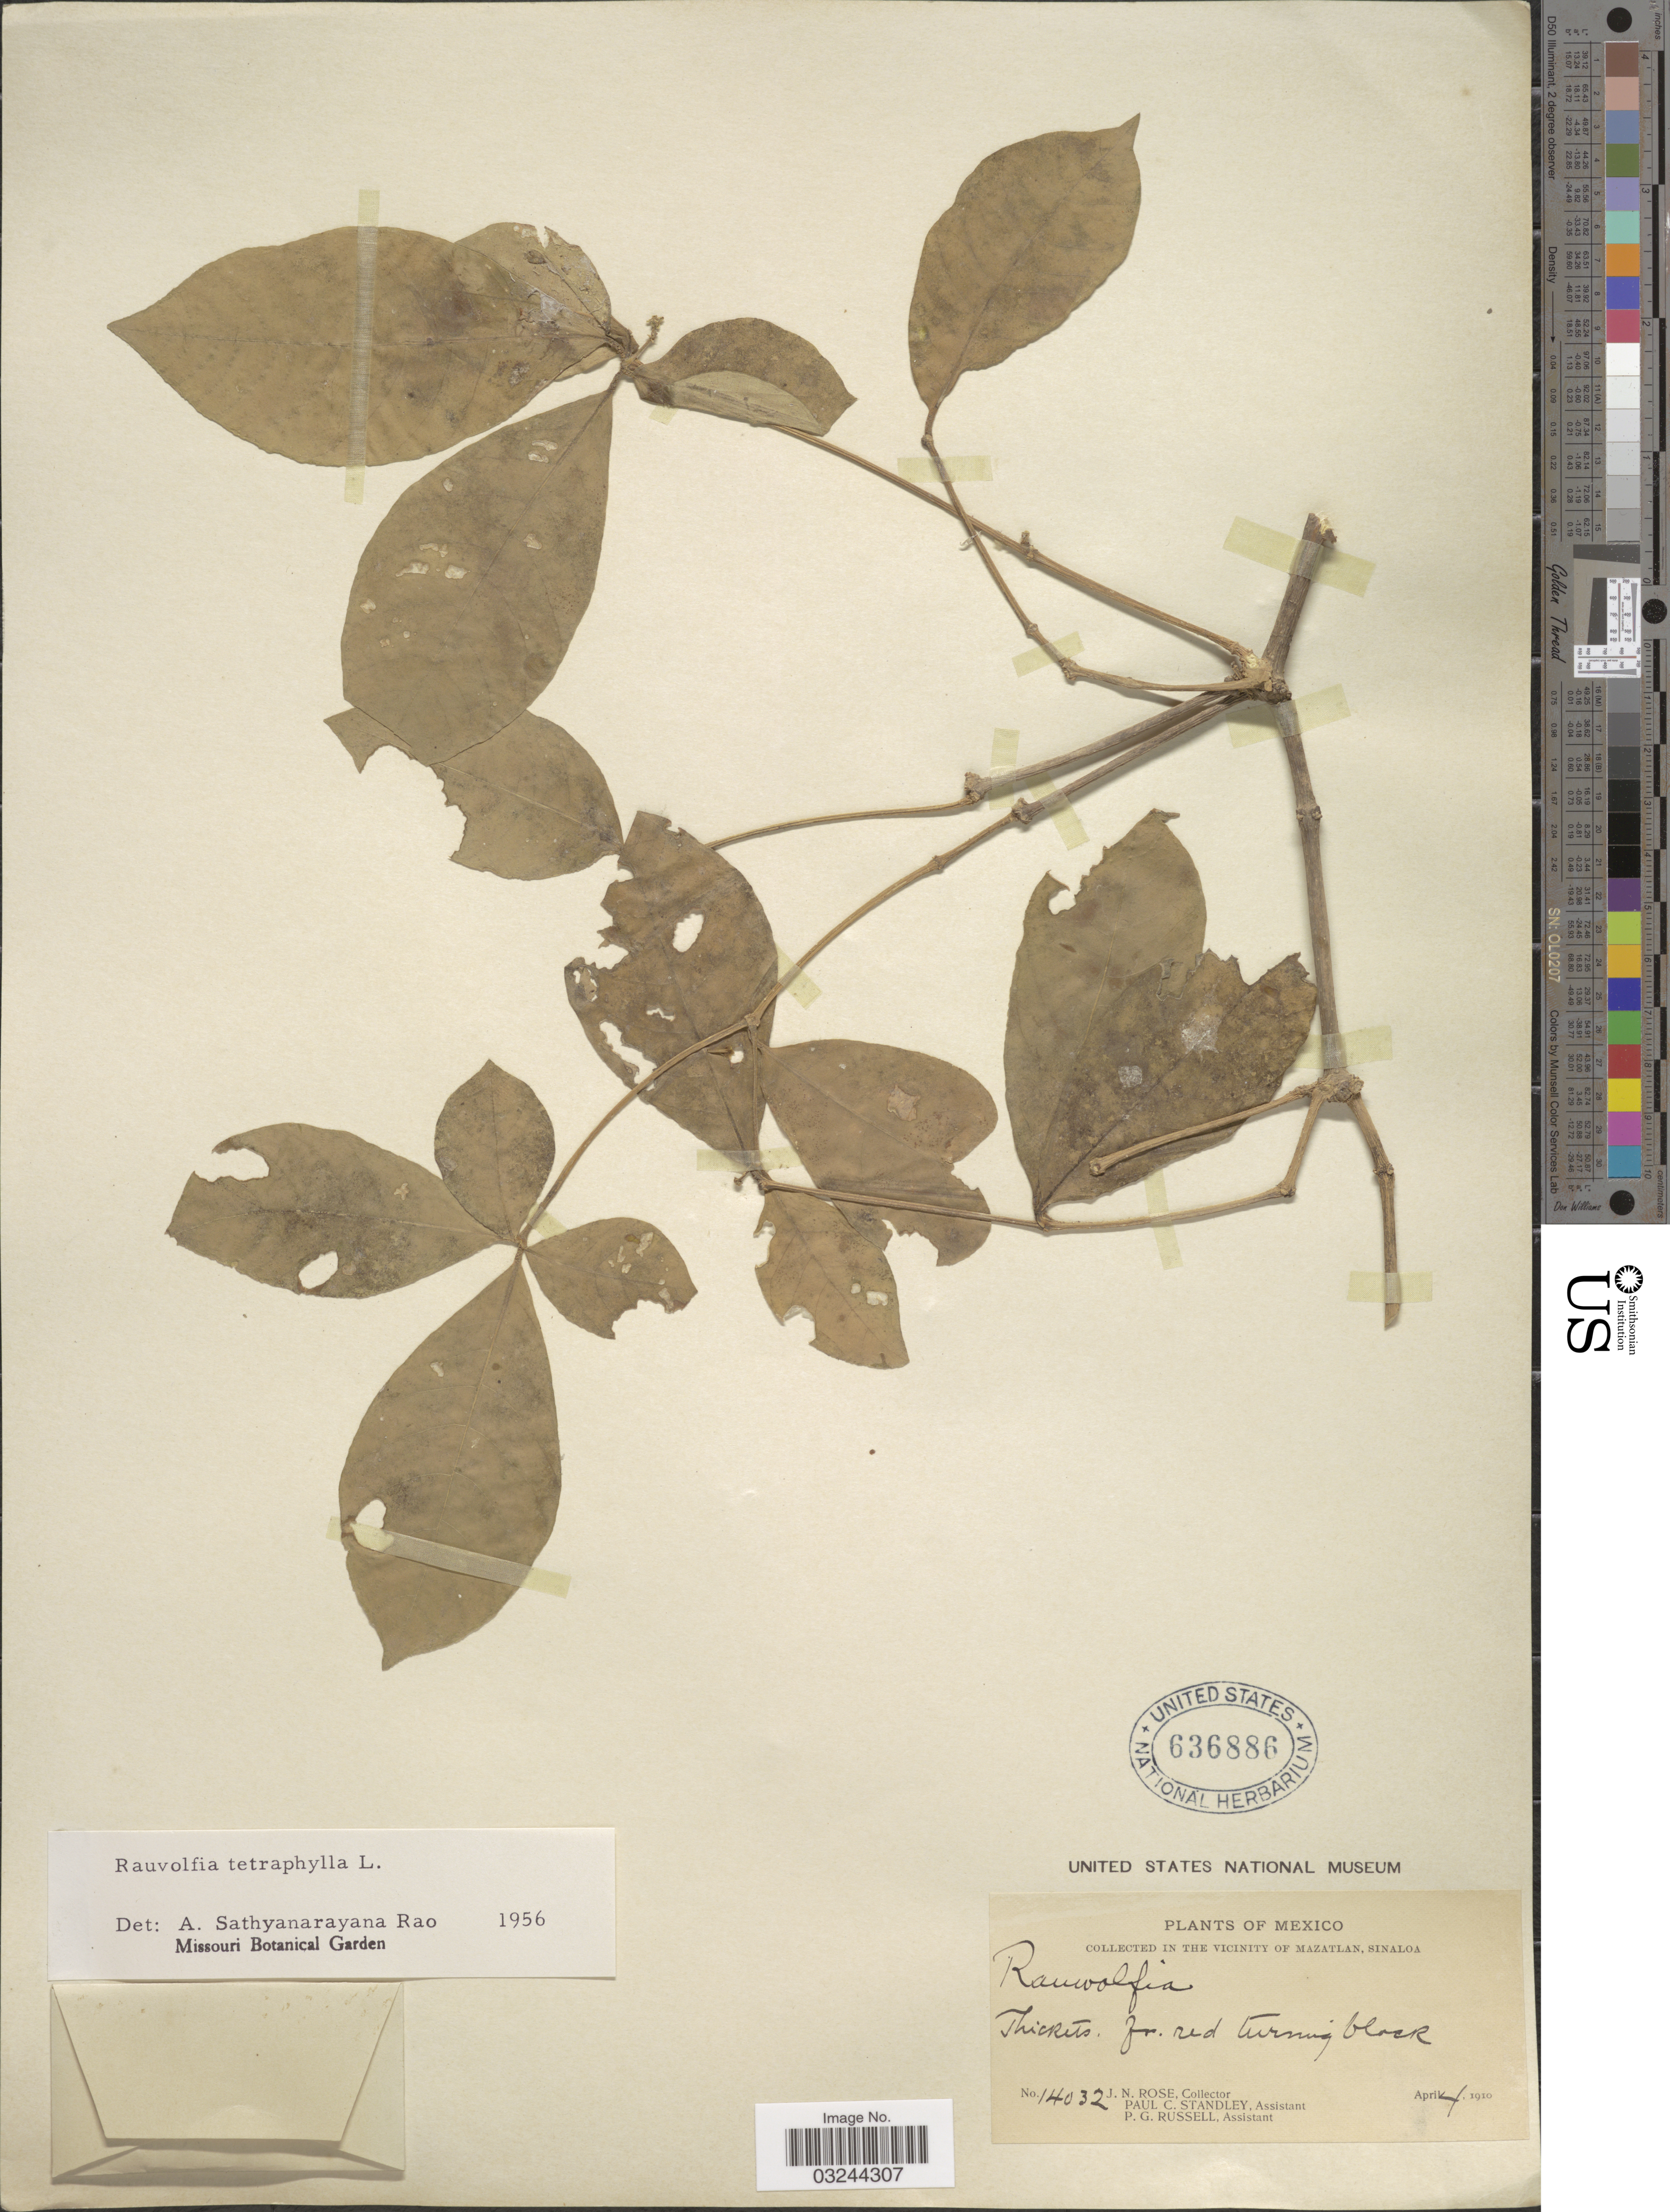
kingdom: Plantae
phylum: Tracheophyta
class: Magnoliopsida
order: Gentianales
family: Apocynaceae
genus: Rauvolfia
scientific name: Rauvolfia tetraphylla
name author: L.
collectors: J. N. Rose, P. C. Standley & P. G. Russell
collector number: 14032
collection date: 1910-04-04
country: Mexico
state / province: Sinaloa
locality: In the vicinity of Mazatlan.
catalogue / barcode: US 636886